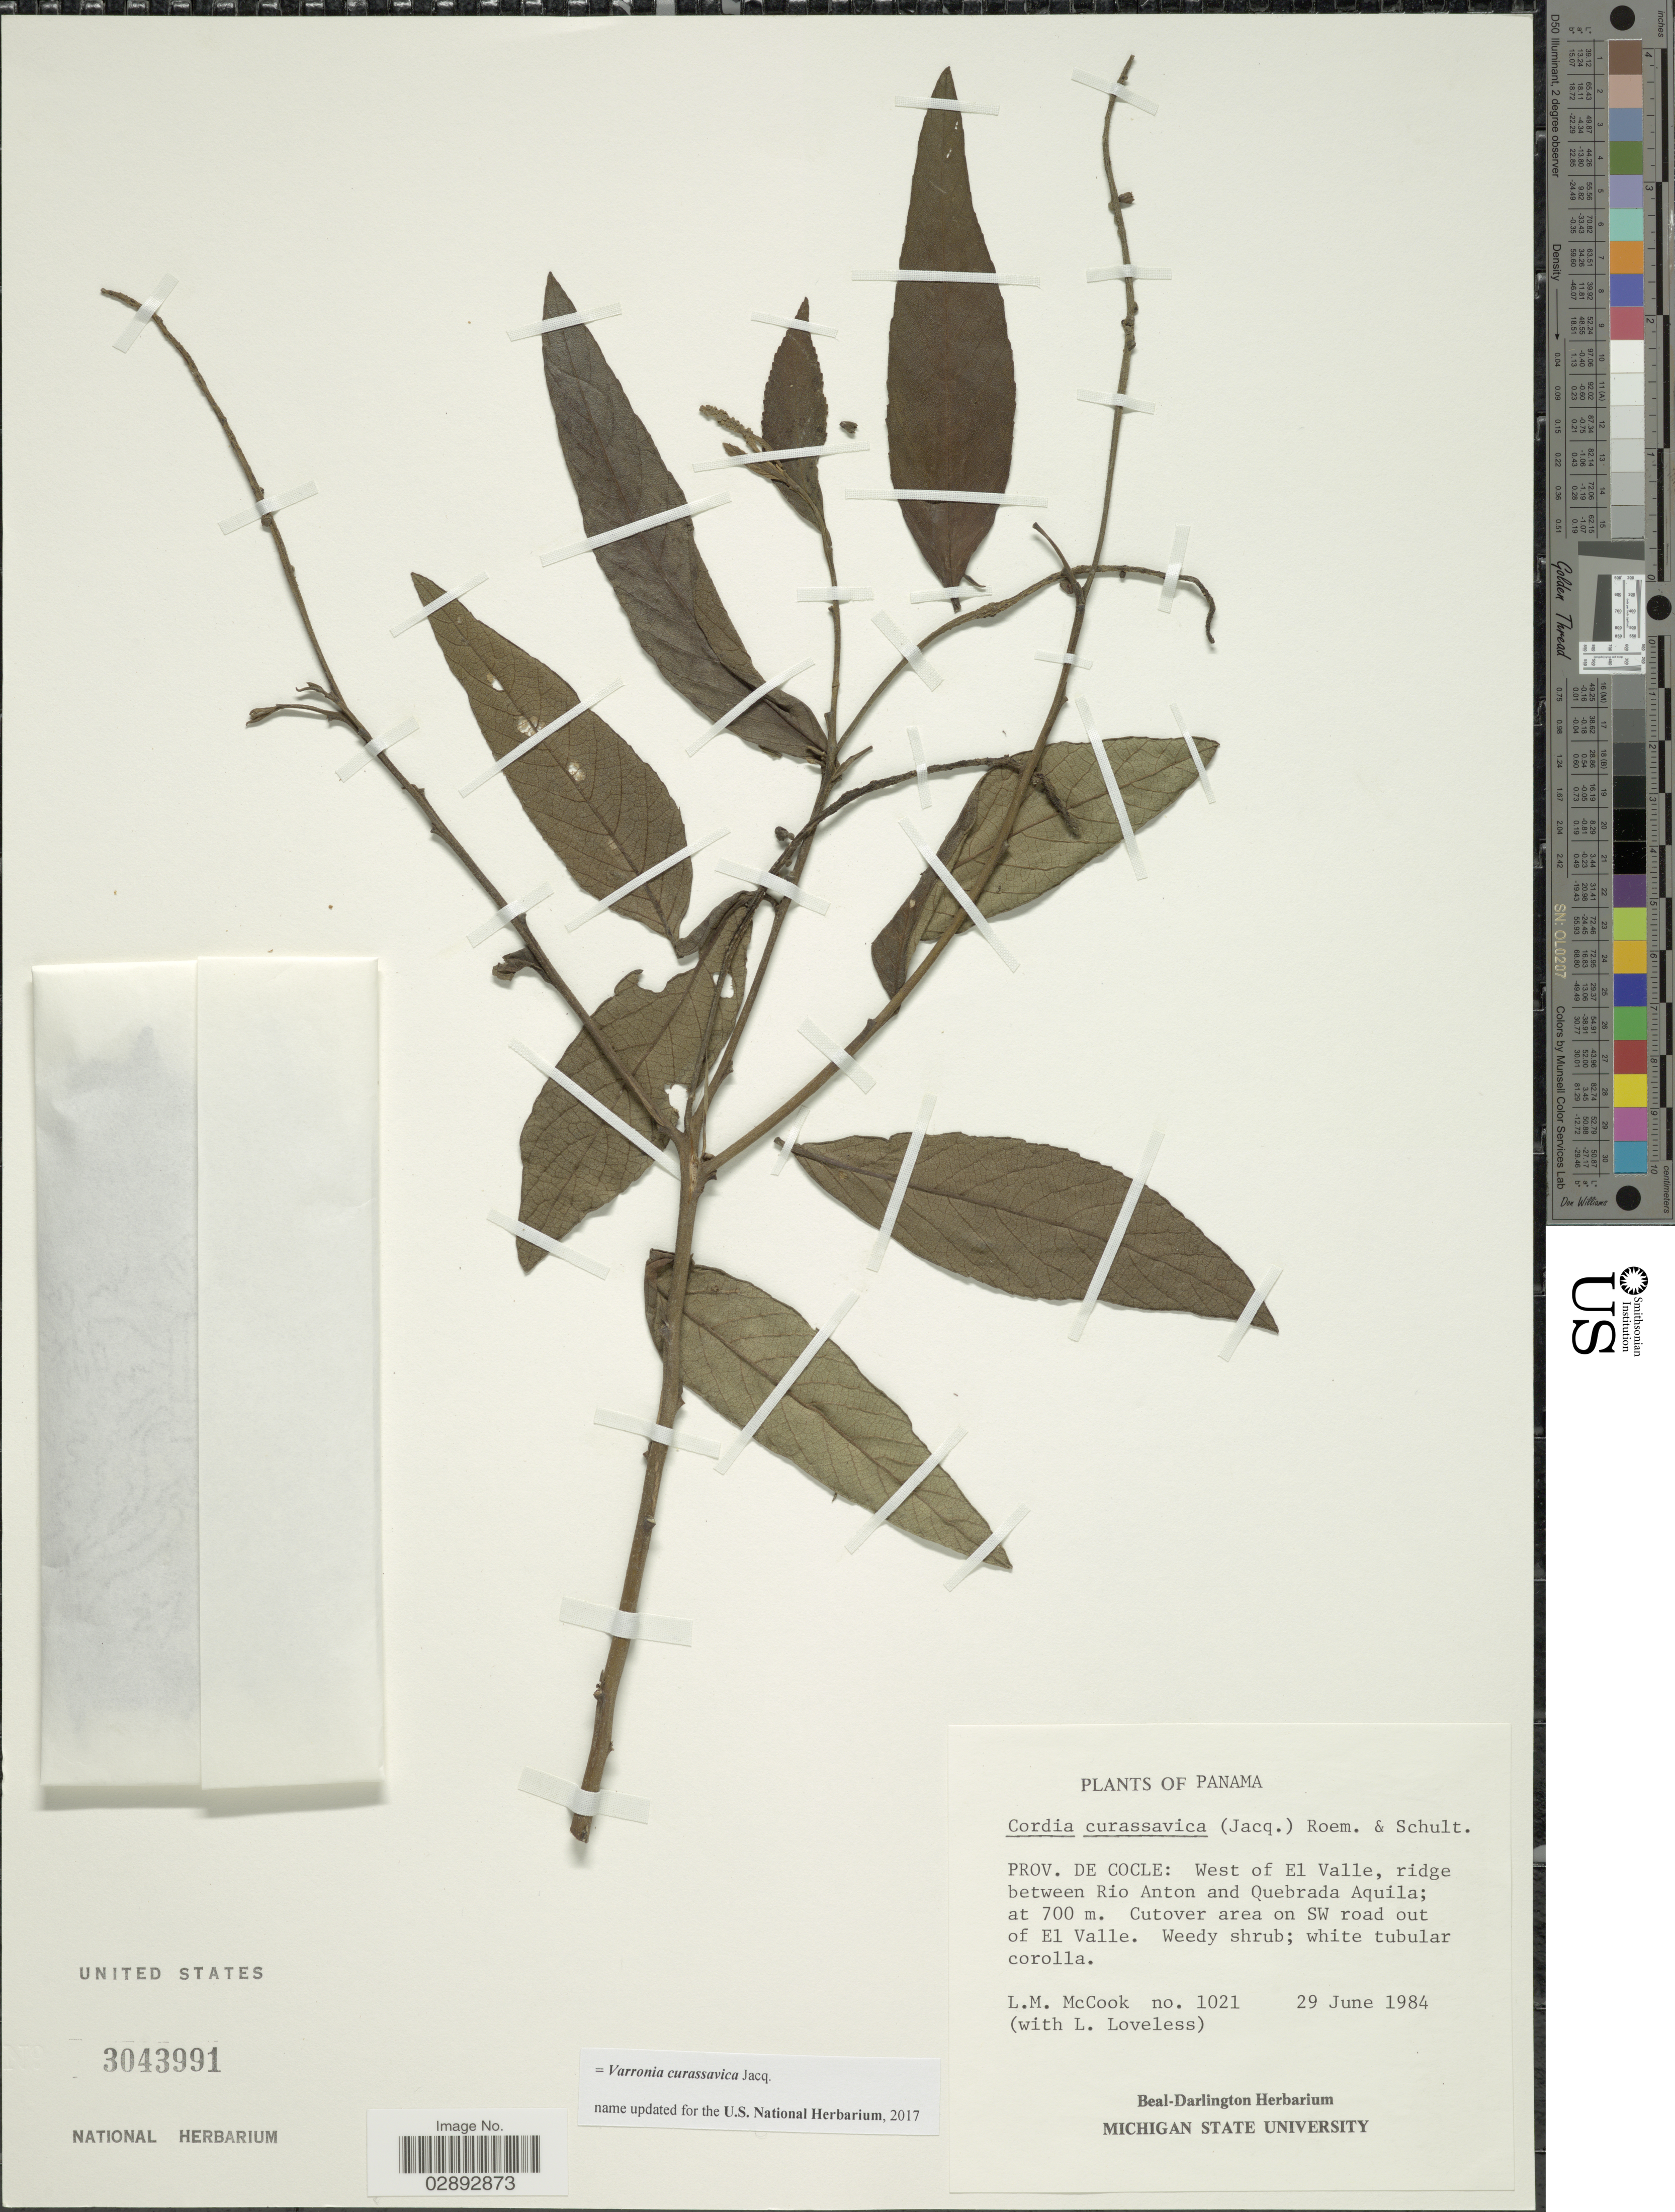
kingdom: Plantae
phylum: Tracheophyta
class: Magnoliopsida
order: Boraginales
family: Cordiaceae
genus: Varronia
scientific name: Varronia curassavica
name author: Jacq.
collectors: L. McCook & L. Loveless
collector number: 1021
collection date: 1984-06-29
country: Panama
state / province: Coclé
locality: Prov. de Cocle: West of El Valle, ridge between Rio Anton and Quebrada Aquila. Cutover area on SW road out of El Valle.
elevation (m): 700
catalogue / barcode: US 3043991